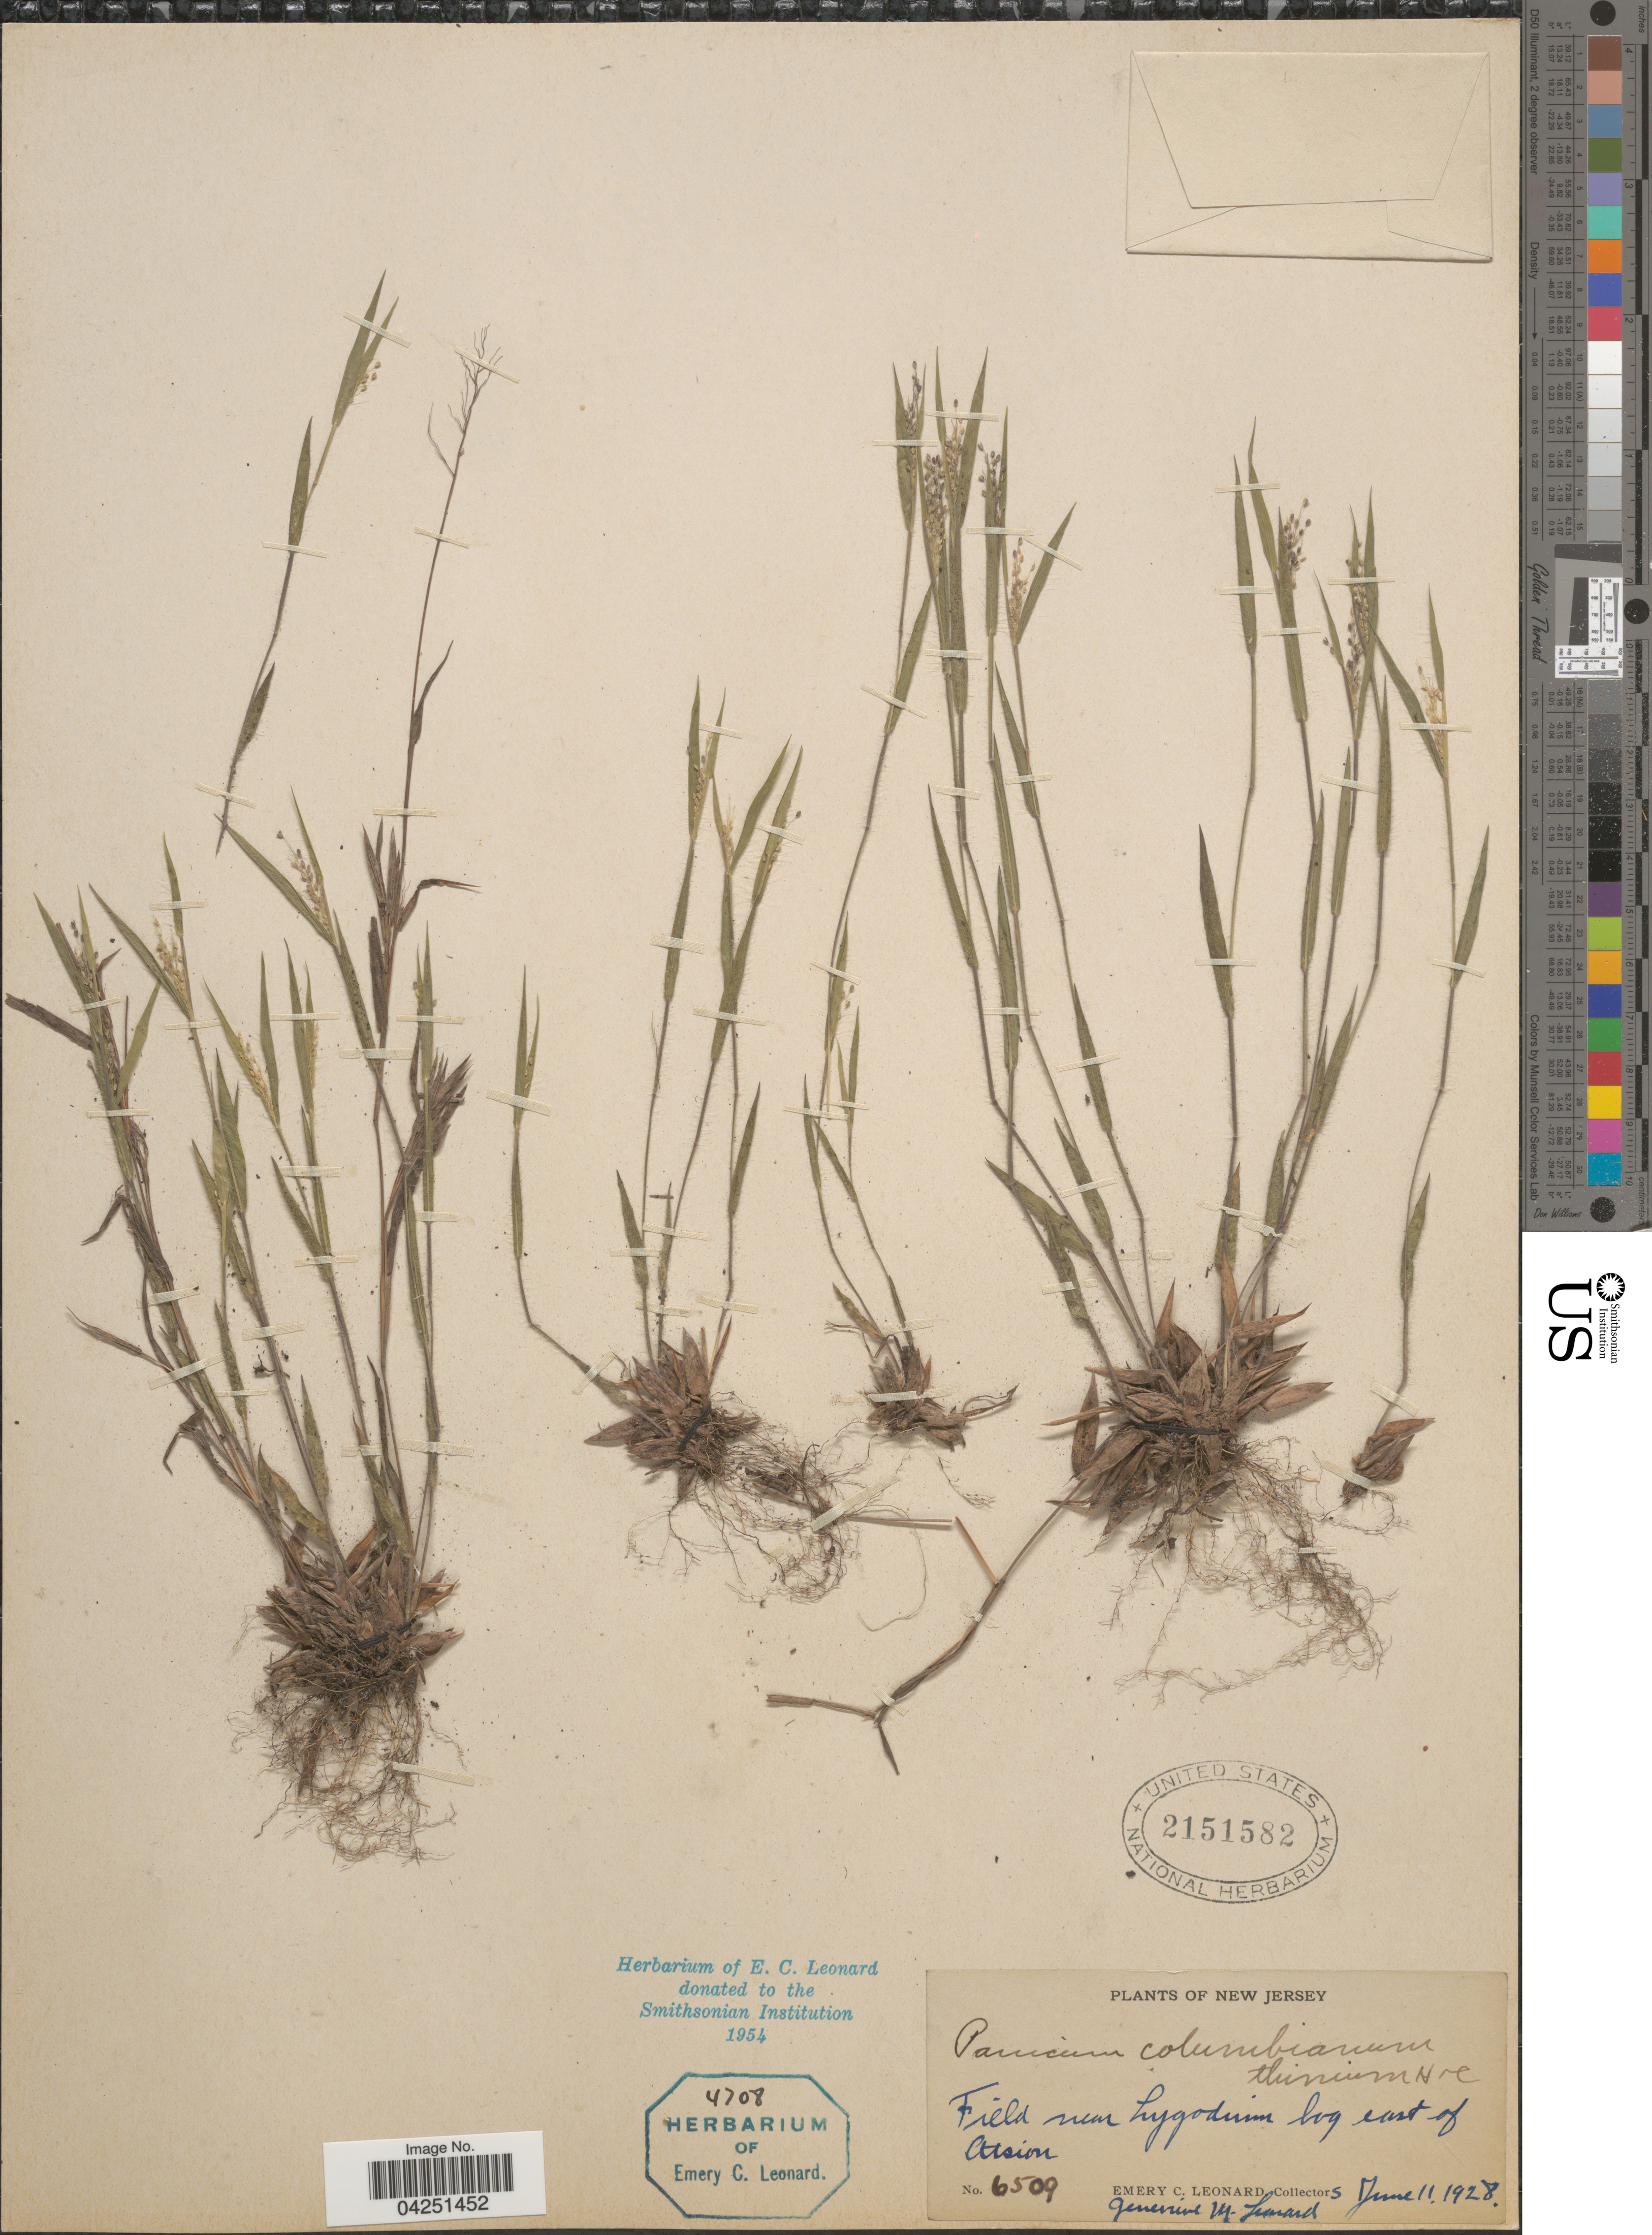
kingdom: Plantae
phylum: Tracheophyta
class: Liliopsida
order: Poales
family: Poaceae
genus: Dichanthelium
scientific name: Dichanthelium acuminatum var. acuminatum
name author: (Sw.) Gould & C.A. Clark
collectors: E. C. Leonard & G. M. Leonard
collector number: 6509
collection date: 1928-06-11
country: United States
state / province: New Jersey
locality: Field near Lygodium bog east of Atsion.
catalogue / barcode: US 2151582